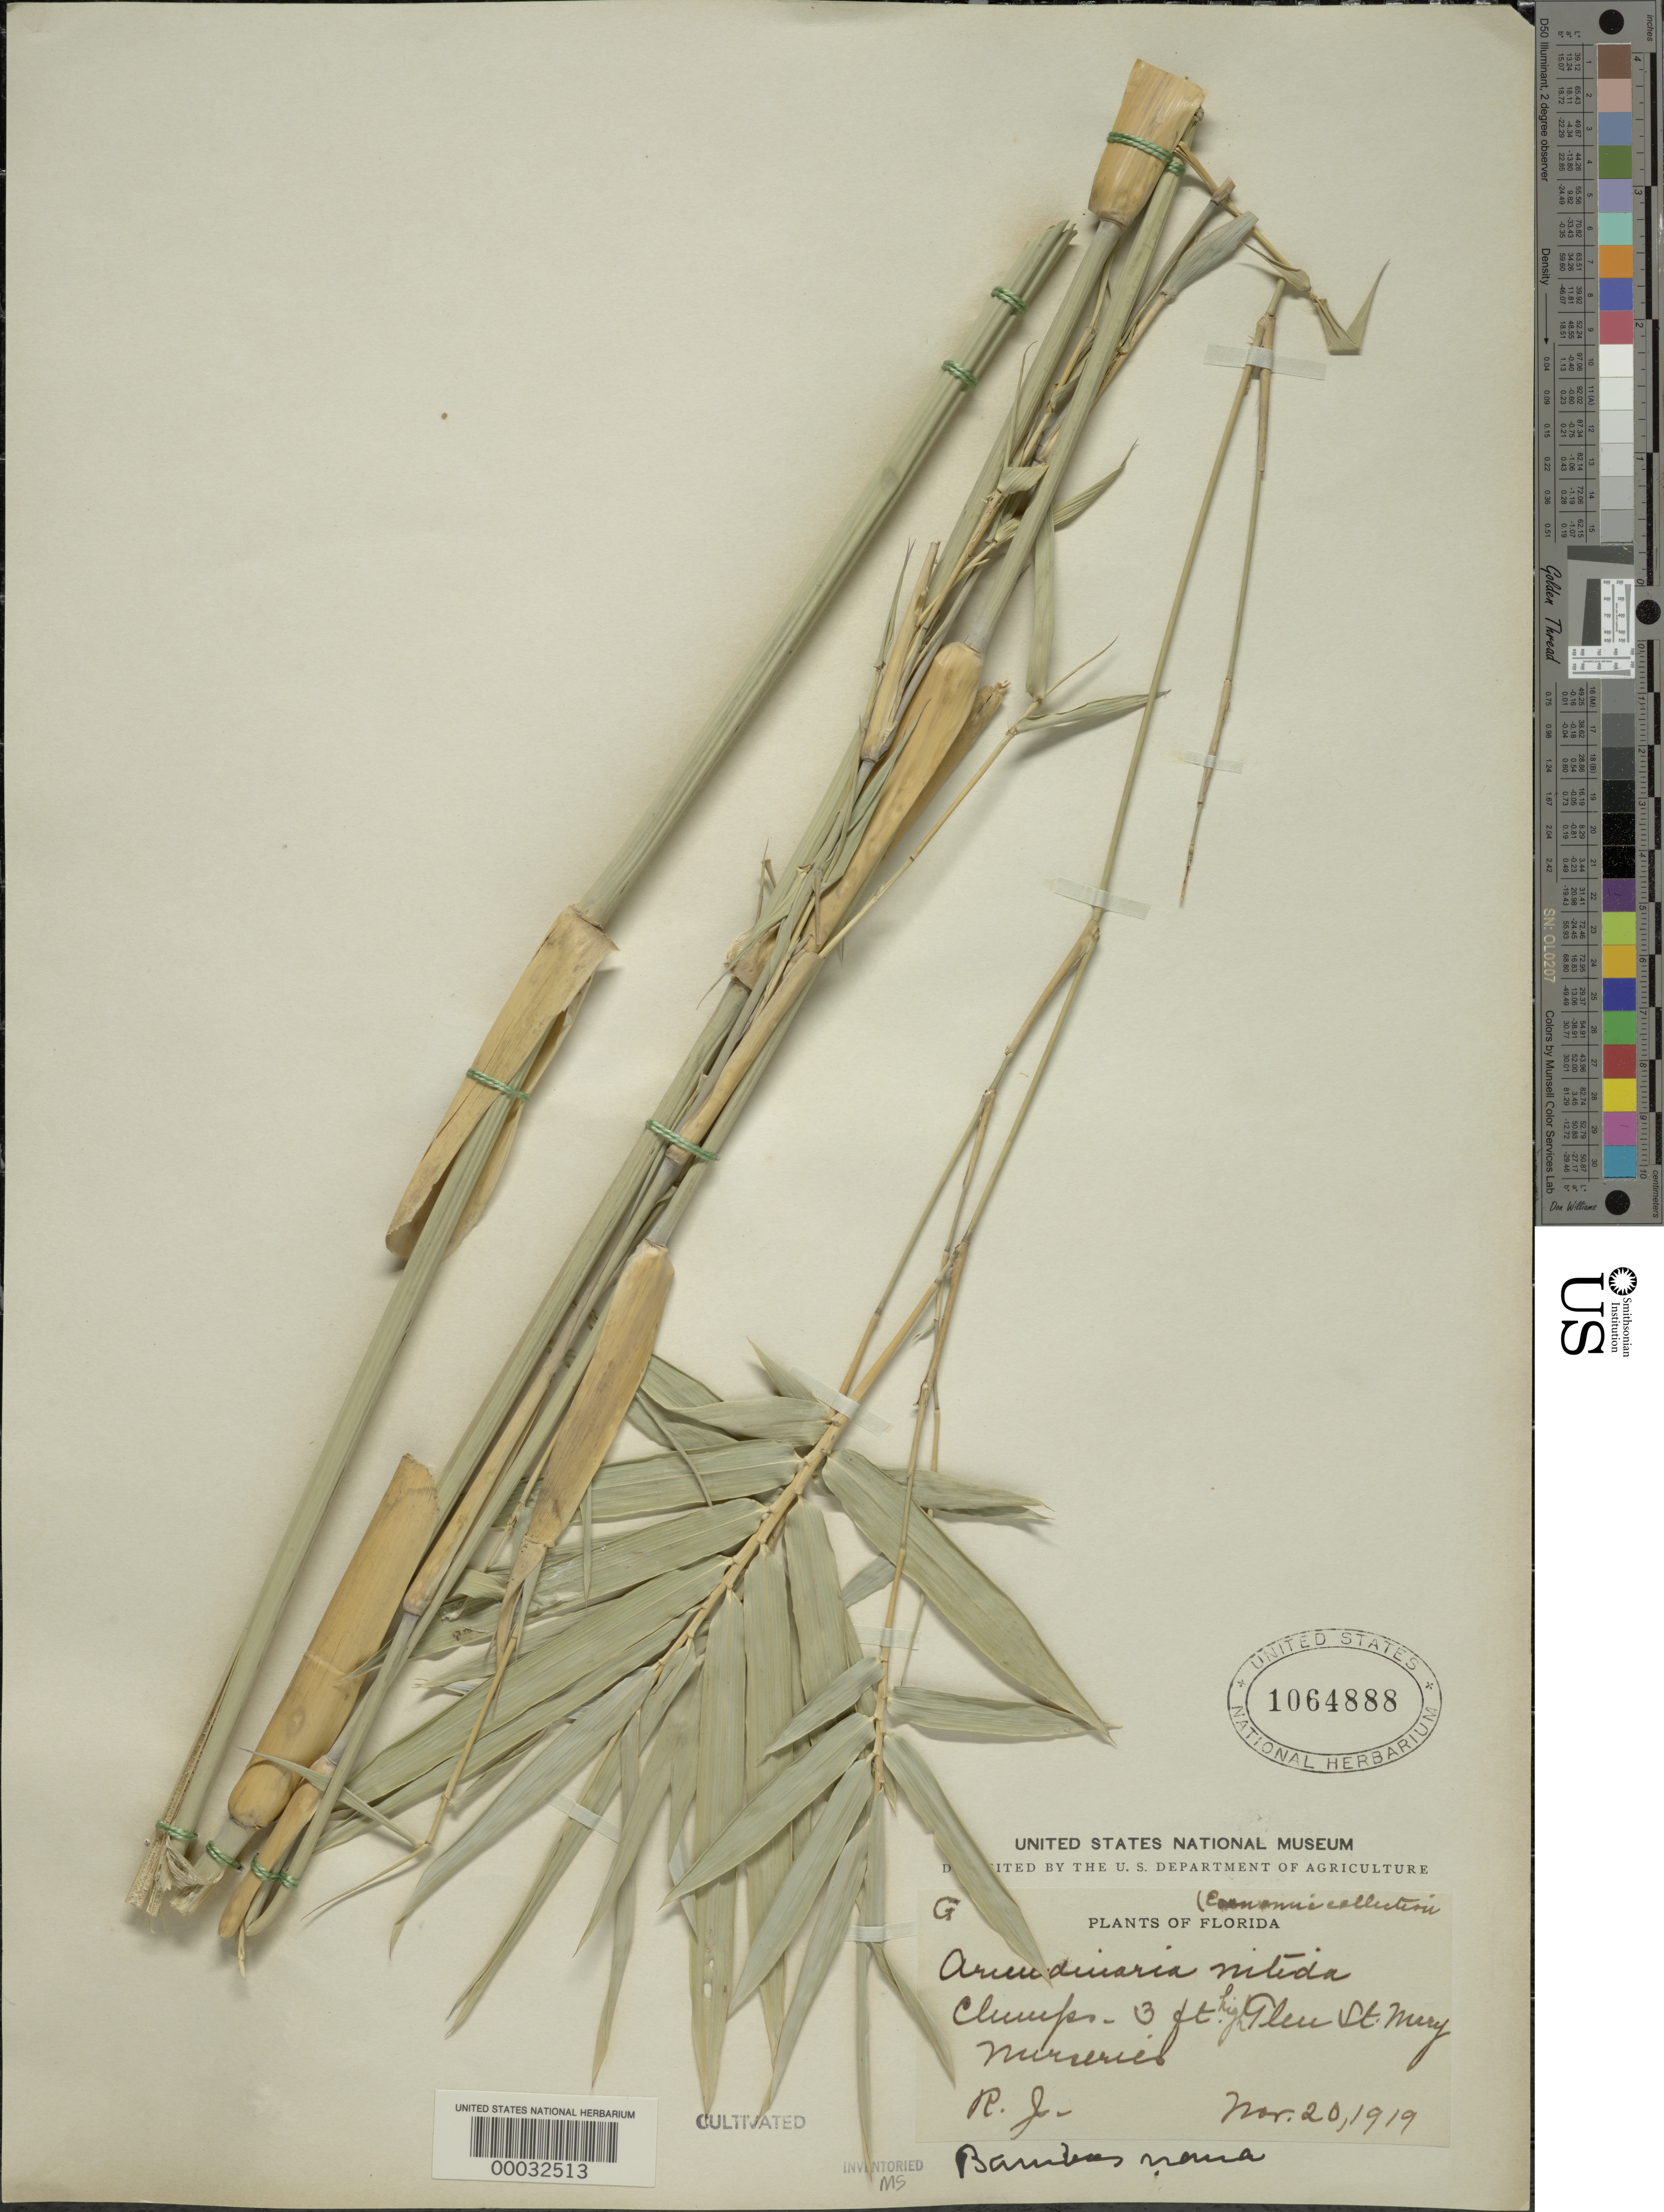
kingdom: Plantae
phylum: Tracheophyta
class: Liliopsida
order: Poales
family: Poaceae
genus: Bambusa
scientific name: Bambusa multiplex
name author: (Lour.) Raeusch. ex Schult. & Schult. f.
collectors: R. Jones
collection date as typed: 20 Nov 1919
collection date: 1919-11-20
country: United States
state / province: Florida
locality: Glen st. mary nurseries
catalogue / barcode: US 1064888